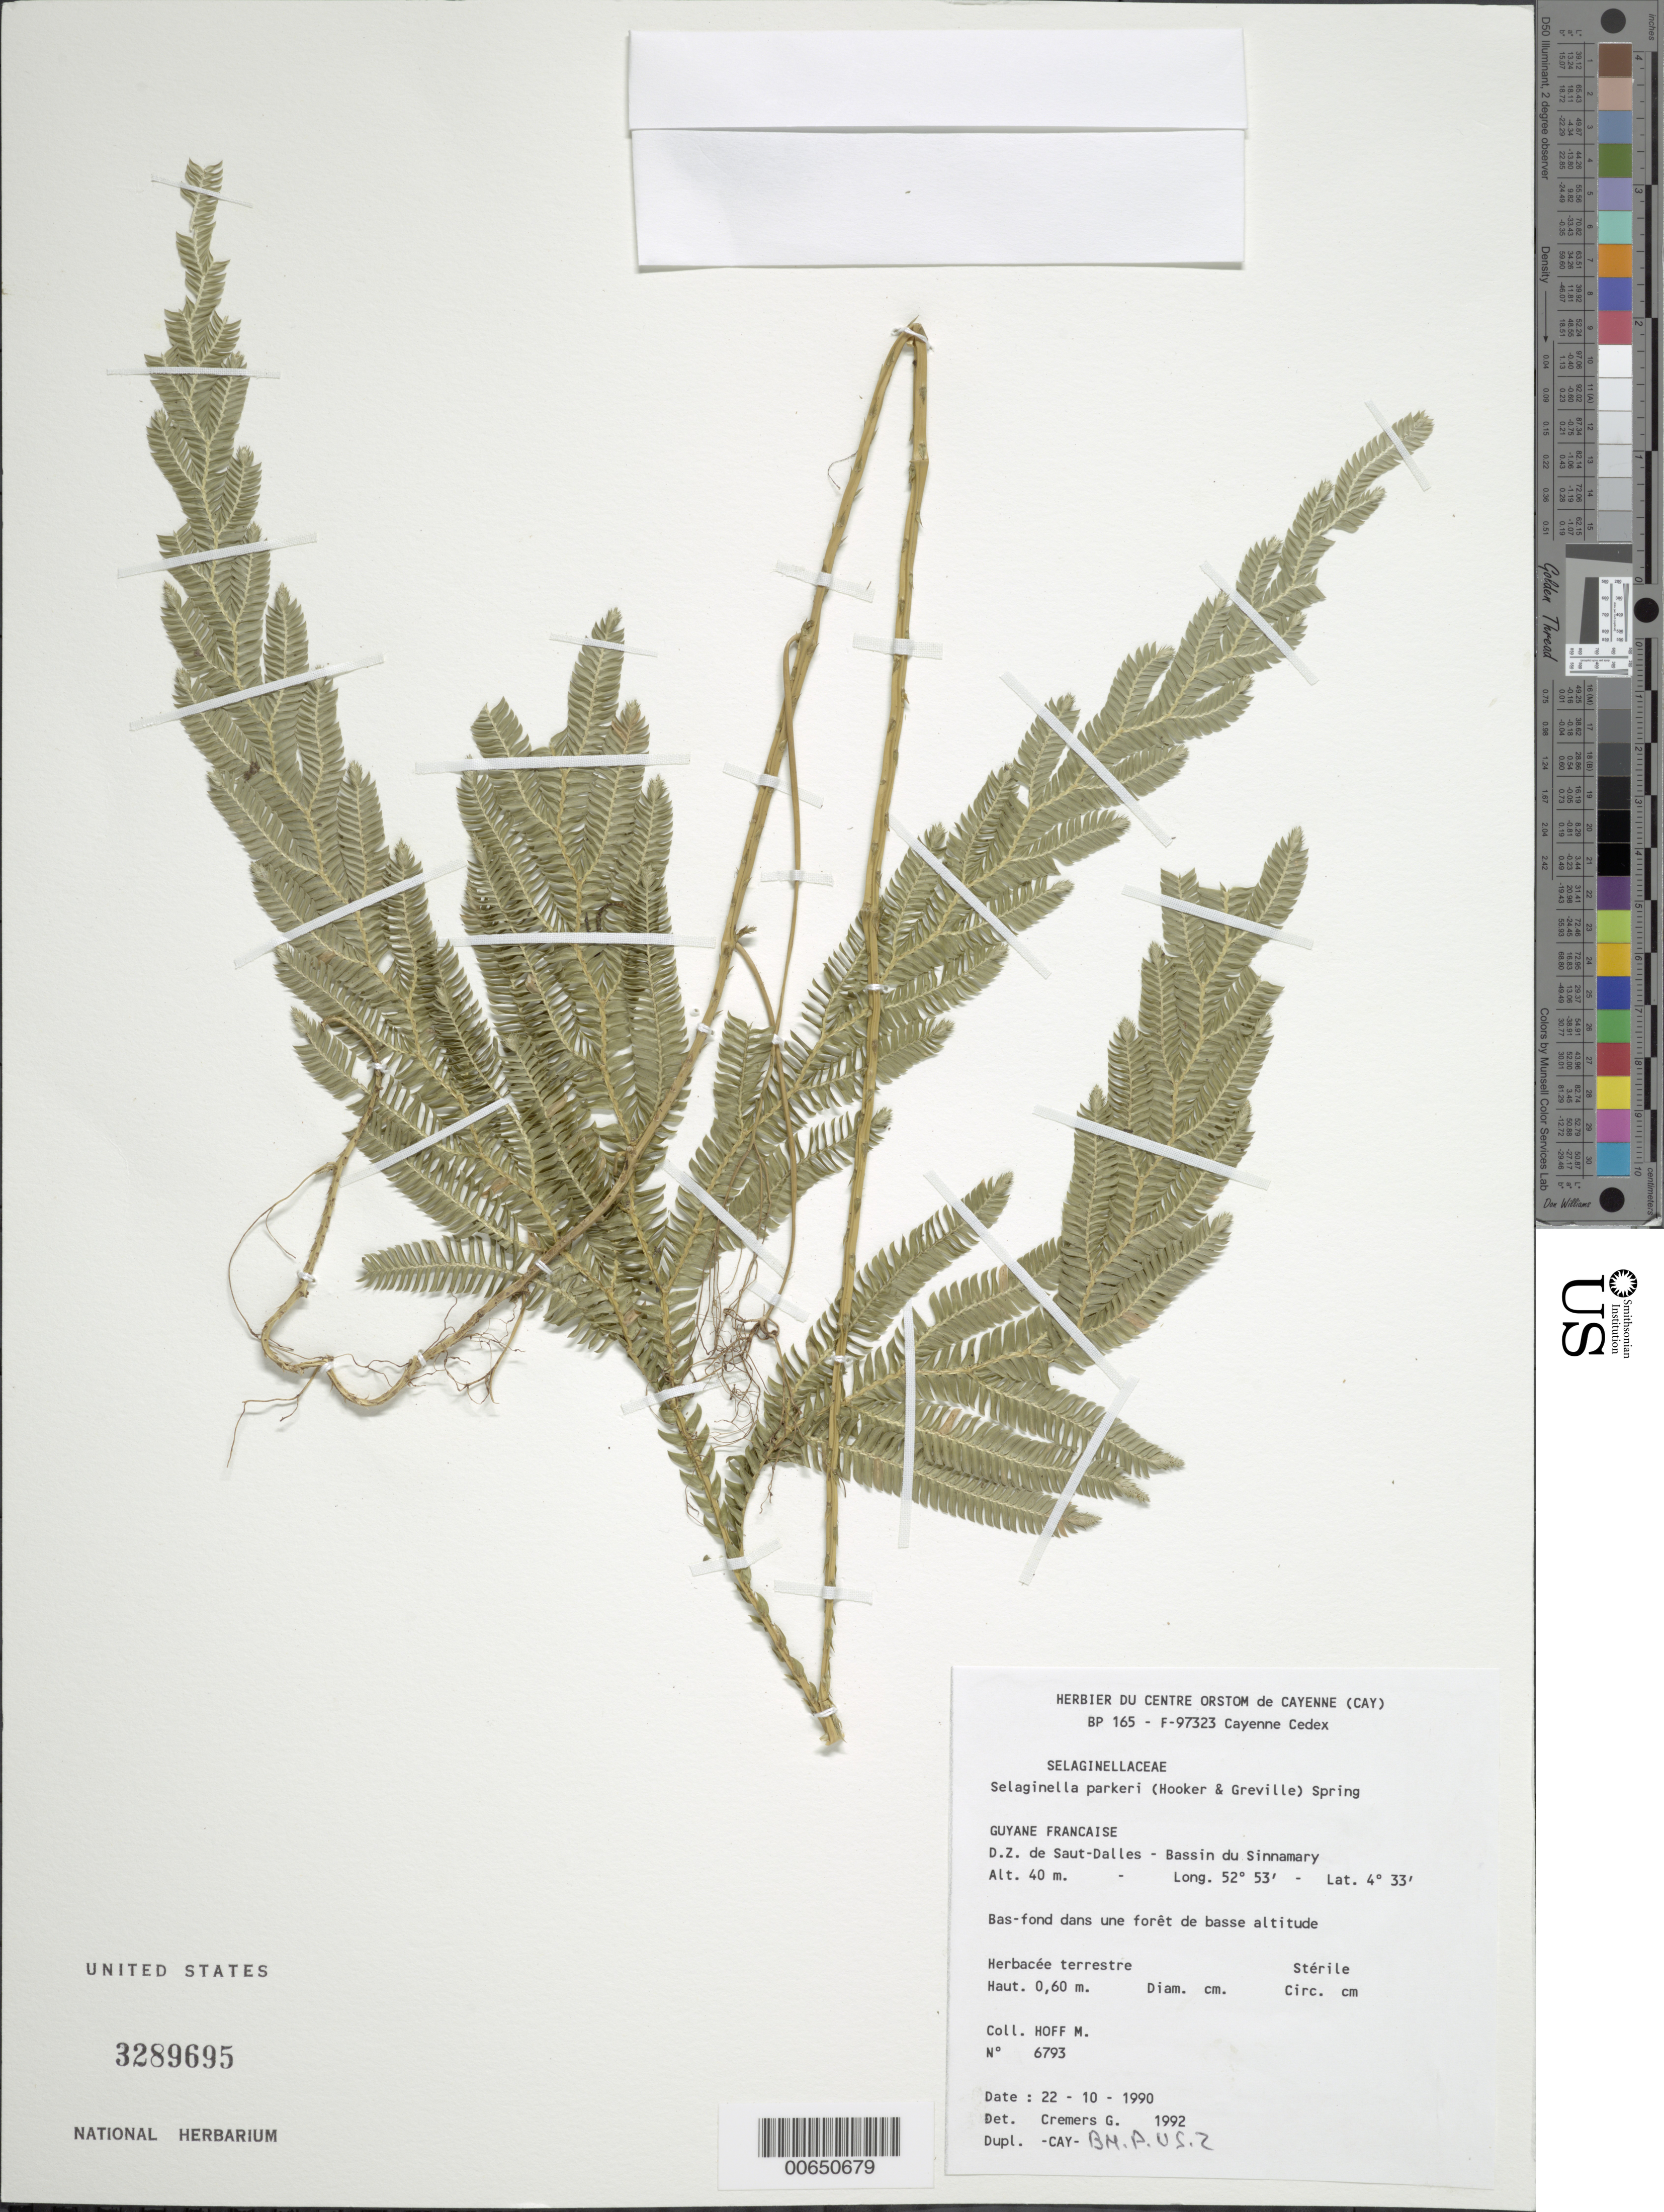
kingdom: Plantae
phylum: Tracheophyta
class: Lycopodiopsida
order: Selaginellales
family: Selaginellaceae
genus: Selaginella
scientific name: Selaginella parkeri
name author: (Hook. & Grev.) Spring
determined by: Cremers, Georges A.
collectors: M. Hoff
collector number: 6793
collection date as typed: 22-Oct-90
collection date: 1990-10-22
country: French Guiana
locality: Saut-Dalles, D.Z., Bassin du Sinnamary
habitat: Bas-fond dans une forêt de basse altitude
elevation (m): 40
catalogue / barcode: US 3289695